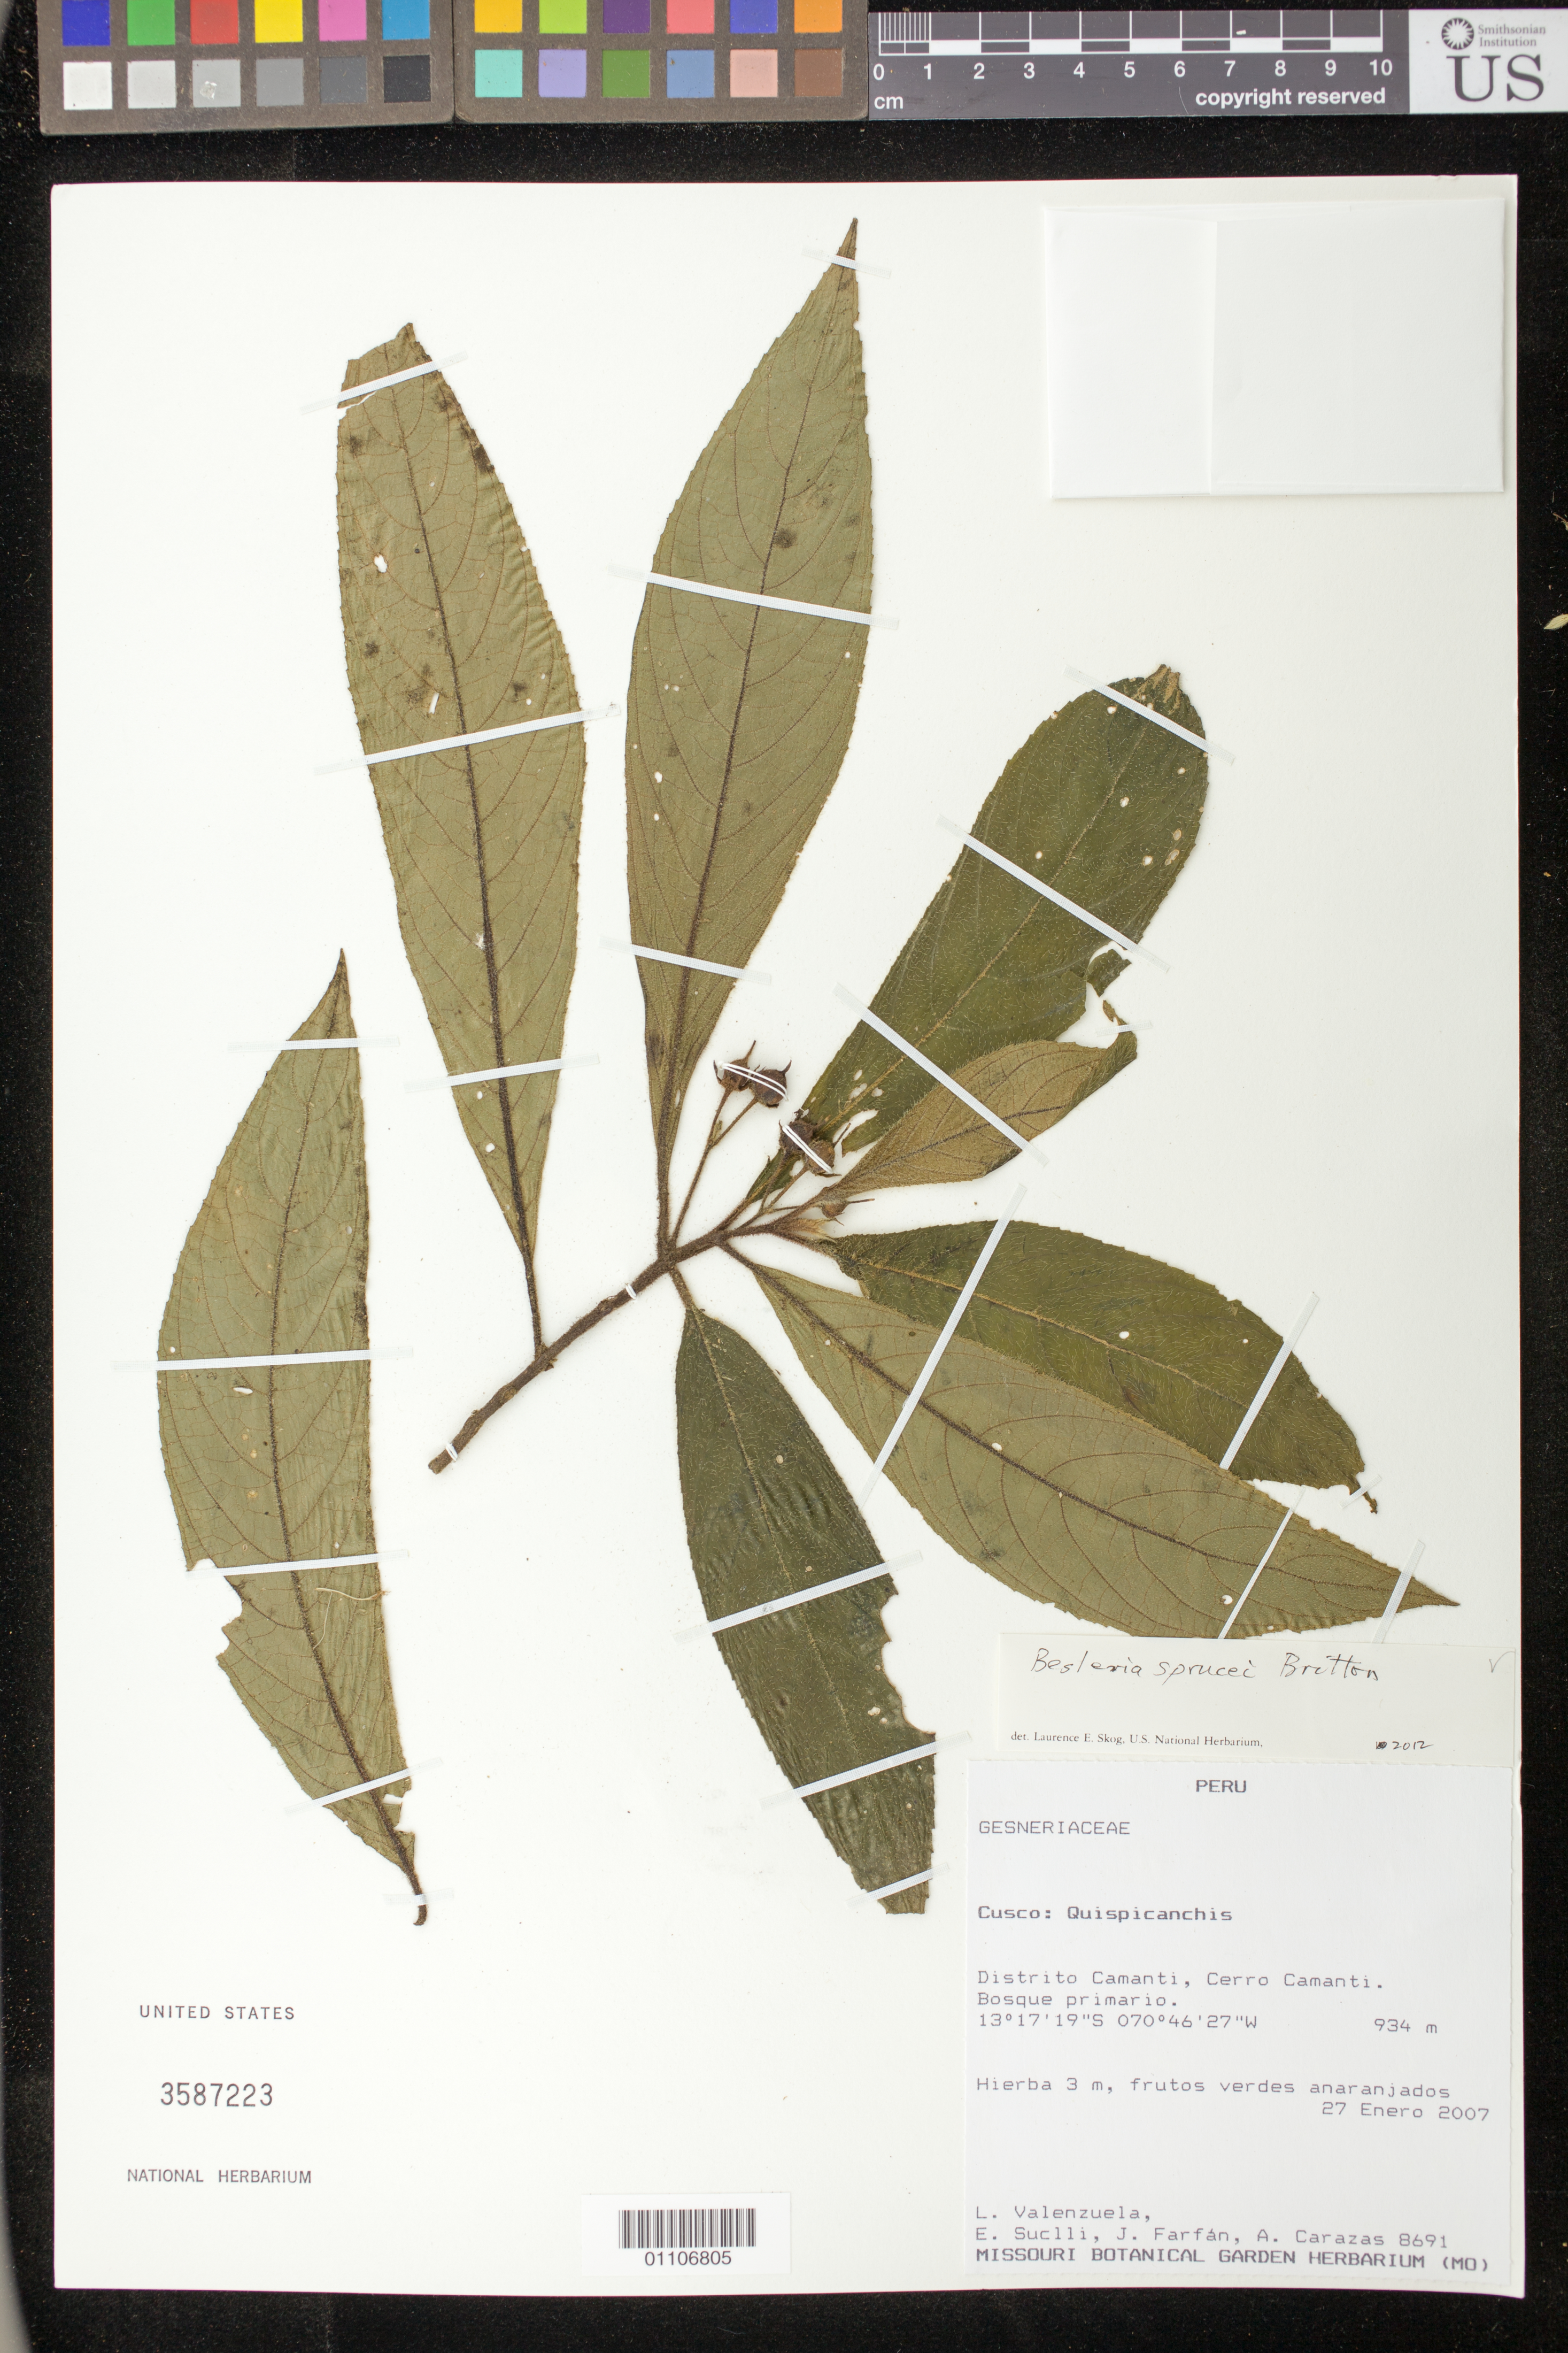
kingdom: Plantae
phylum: Tracheophyta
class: Magnoliopsida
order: Lamiales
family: Gesneriaceae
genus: Besleria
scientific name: Besleria sprucei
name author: Britton ex Rusby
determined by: Skog, Laurence E.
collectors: L. Valenzuela, E. Suclli, J. Farfán & A. Carazas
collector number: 8691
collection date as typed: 27 Jan 2007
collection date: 2007-01-27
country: Peru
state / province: Cusco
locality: Quispicanchis: Distrito Camanti.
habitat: Bosque primario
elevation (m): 934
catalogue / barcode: US 3587223